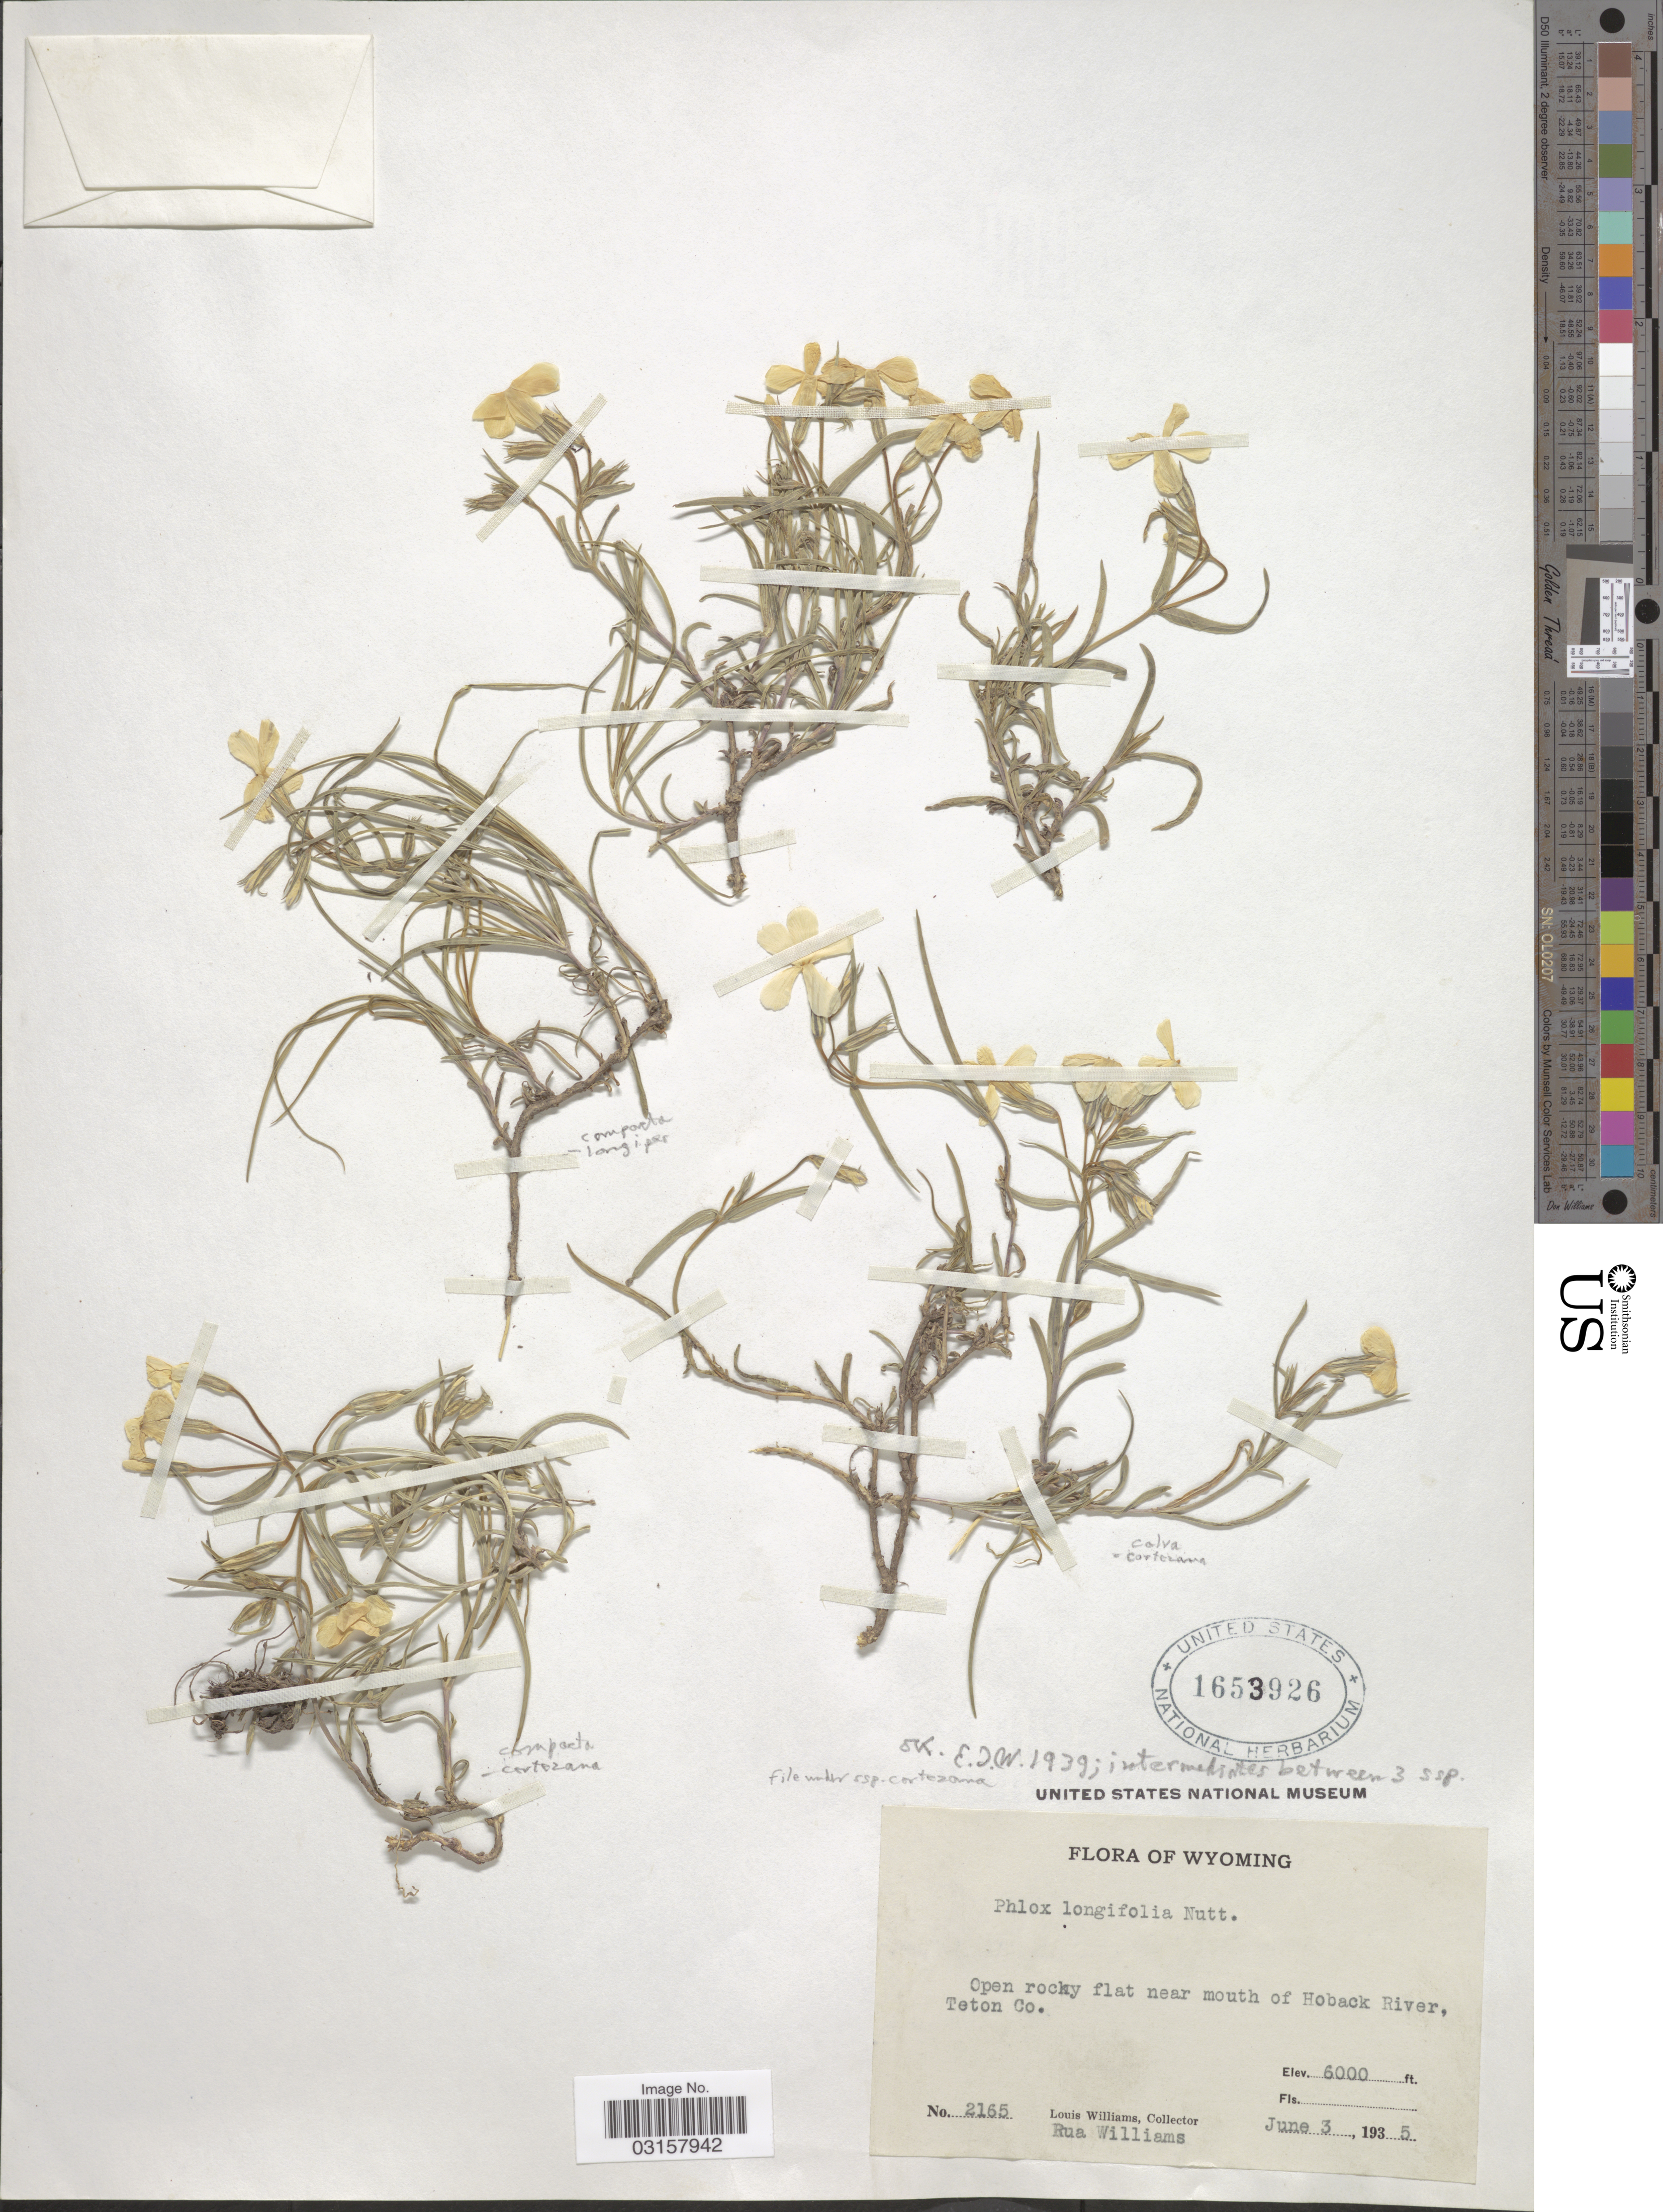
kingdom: Plantae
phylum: Tracheophyta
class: Magnoliopsida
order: Ericales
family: Polemoniaceae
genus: Phlox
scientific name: Phlox longifolia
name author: Nutt.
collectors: L. O. Williams & R. P. Williams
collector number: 2165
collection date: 1935-06-03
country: United States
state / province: Wyoming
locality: Open rocky flat near mouth of Hoback River, Teton Co.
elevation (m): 1829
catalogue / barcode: US 1653926